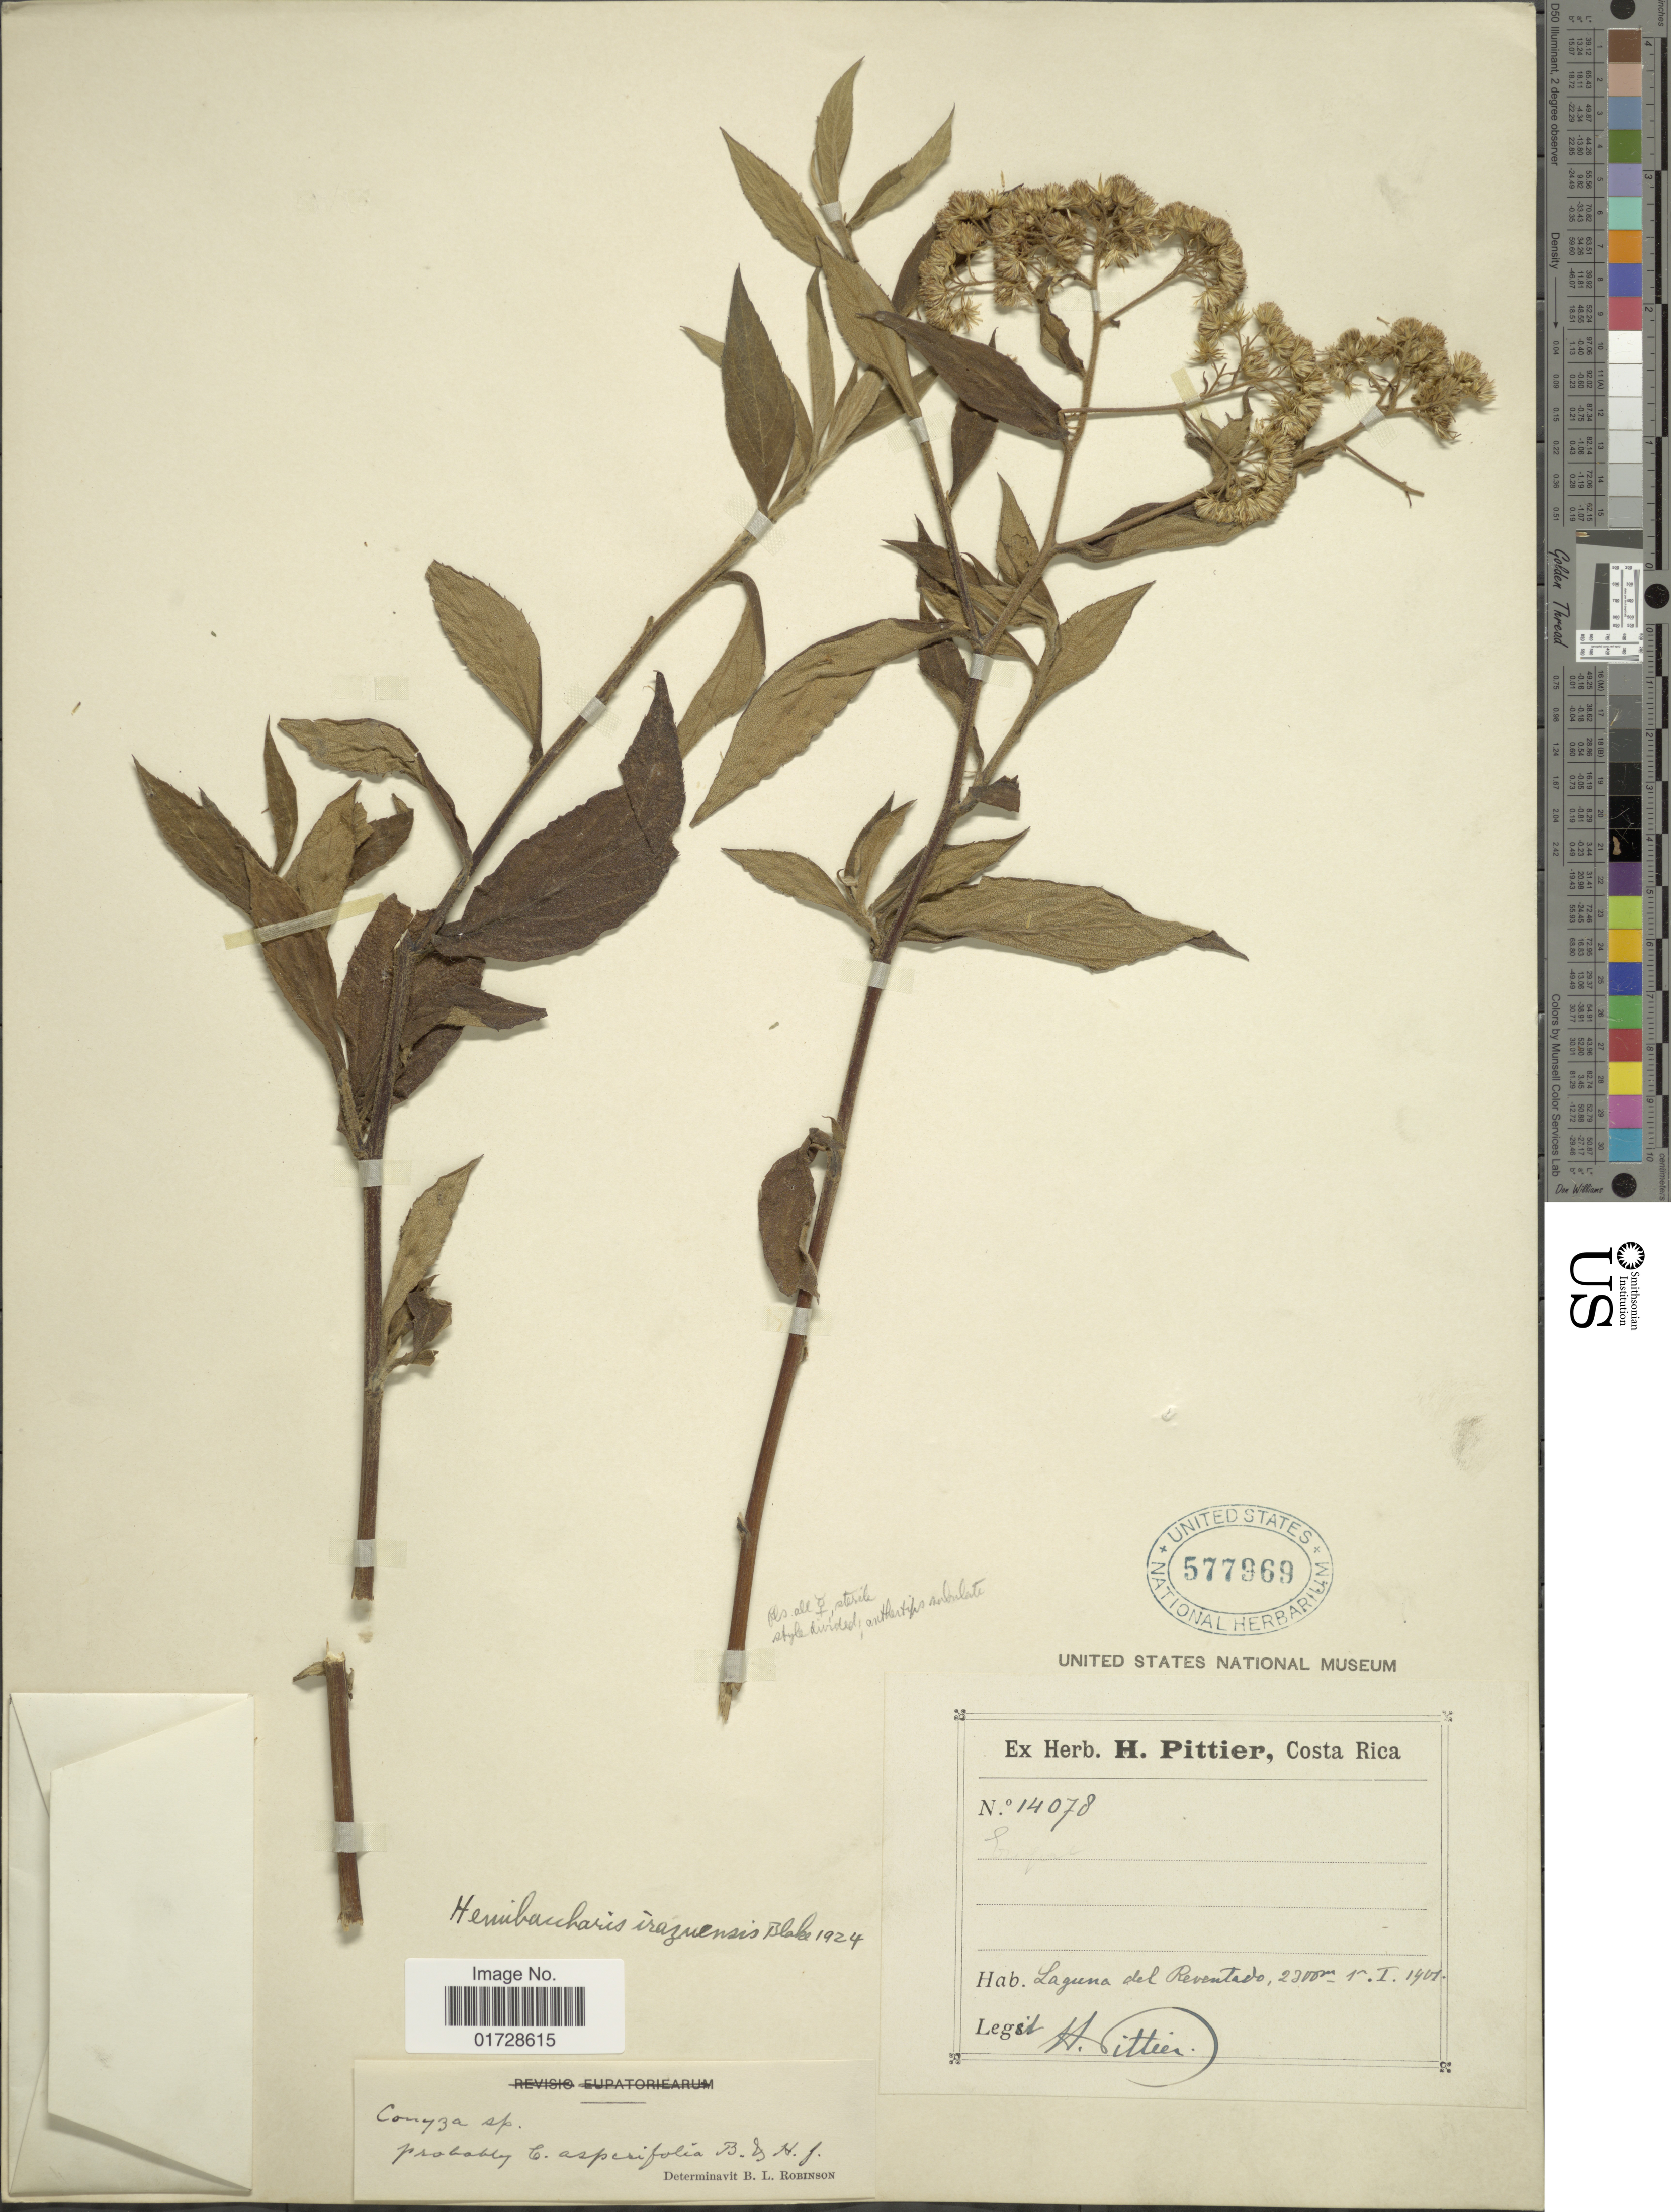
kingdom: Plantae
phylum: Tracheophyta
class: Magnoliopsida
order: Asterales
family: Asteraceae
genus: Archibaccharis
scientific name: Archibaccharis irazuensis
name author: (S.F. Blake) S.F. Blake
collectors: H. F. Pittier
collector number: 14078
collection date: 1901-01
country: Costa Rica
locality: Laguna del Reventado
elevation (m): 2300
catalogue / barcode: US 577969